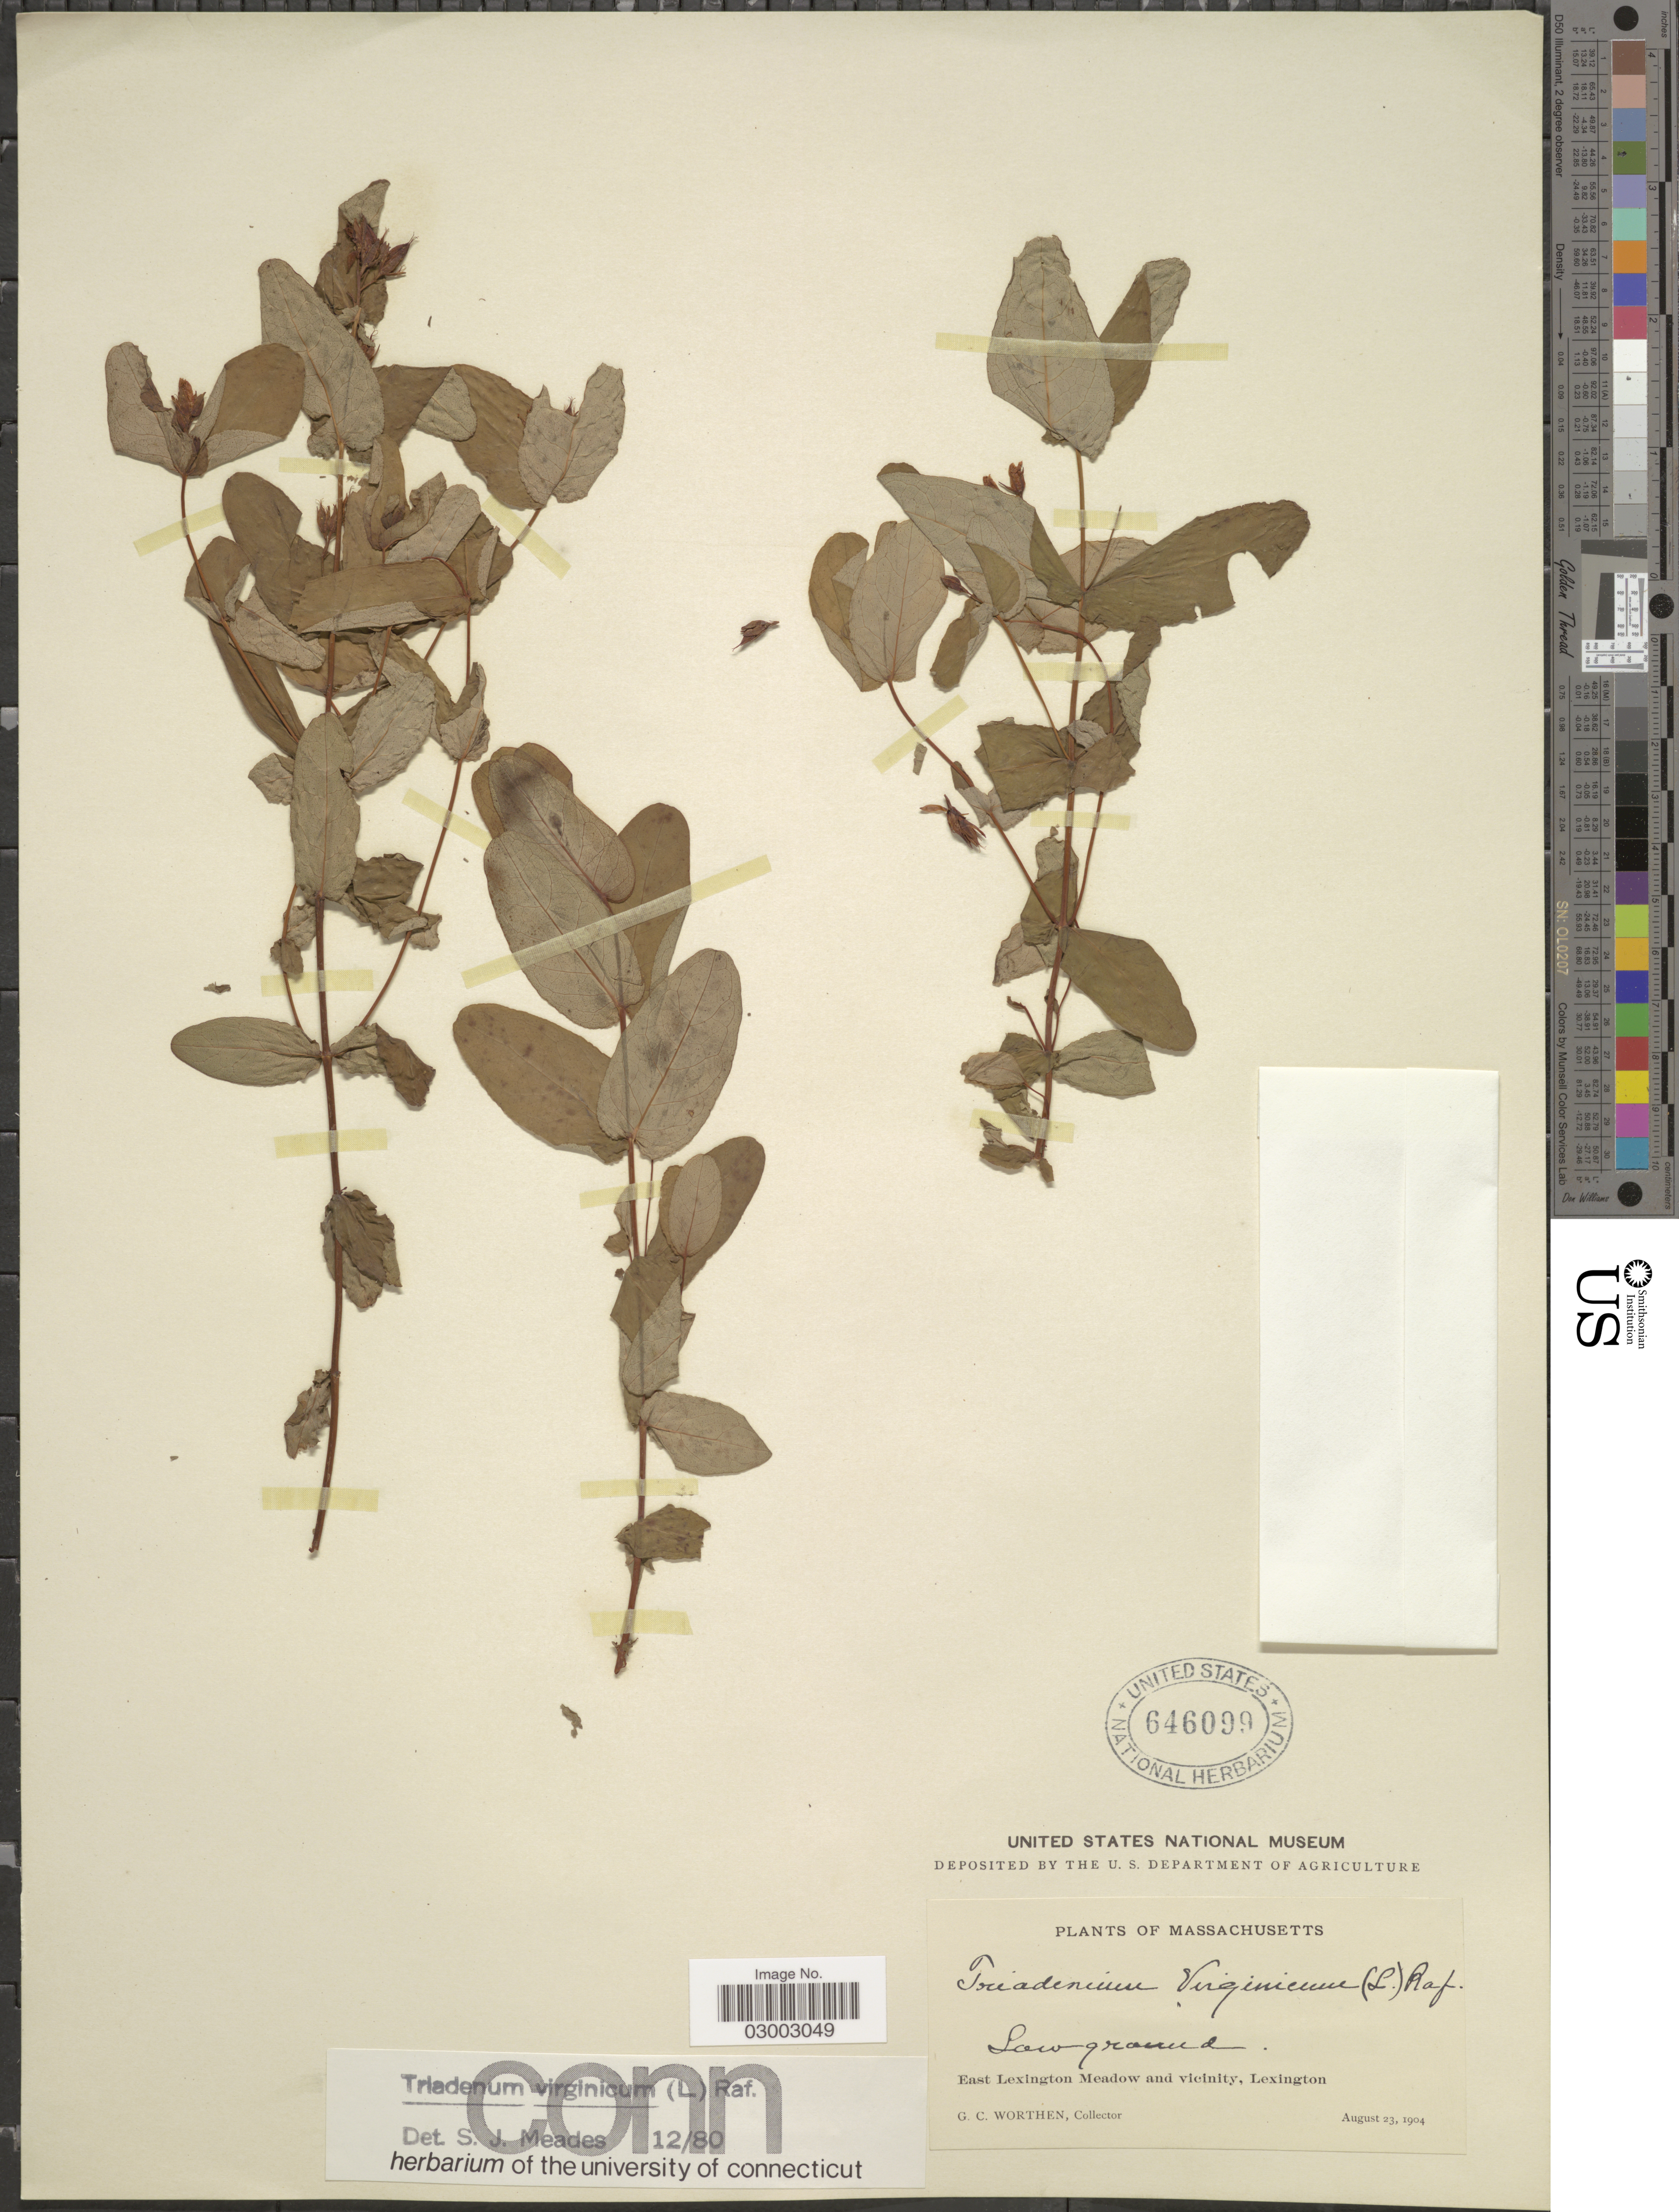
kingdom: Plantae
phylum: Tracheophyta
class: Magnoliopsida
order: Malpighiales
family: Hypericaceae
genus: Hypericum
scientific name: Hypericum virginicum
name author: L.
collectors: G. Worthen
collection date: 1904-08-23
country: United States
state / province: Massachusetts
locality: East Lexington Meadow and vicinity, Lexington.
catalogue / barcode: US 646099